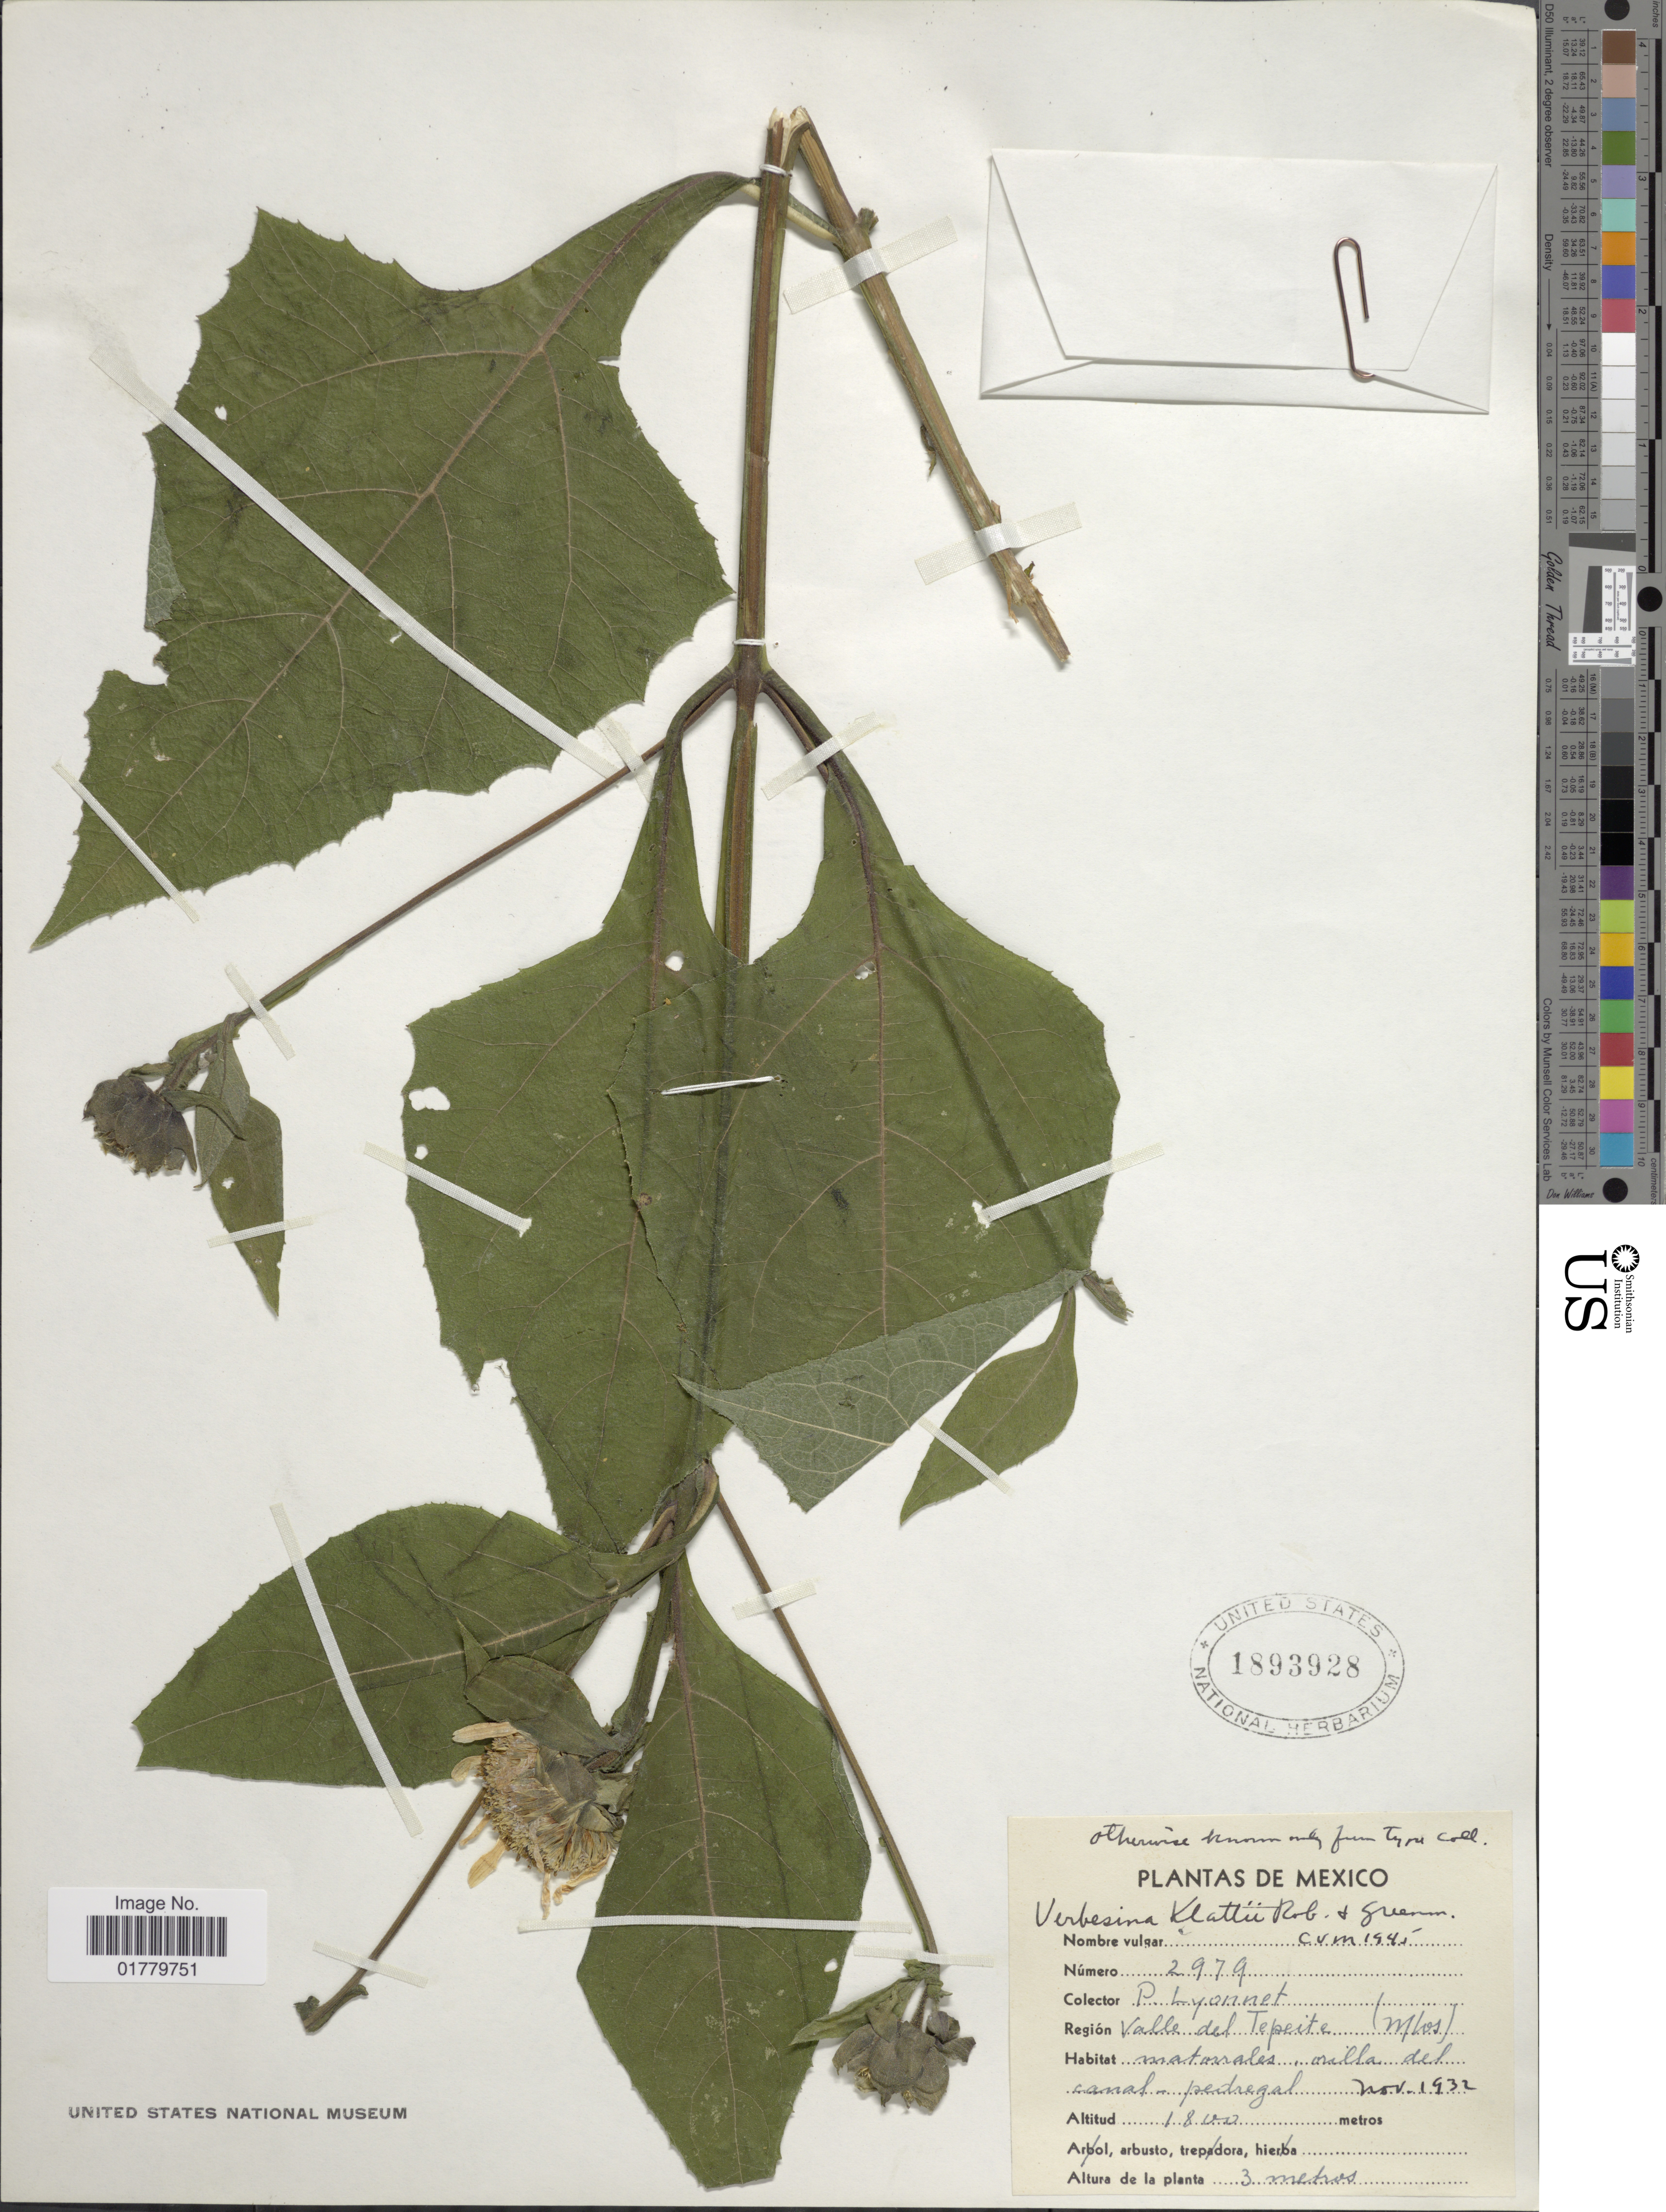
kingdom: Plantae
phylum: Tracheophyta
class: Magnoliopsida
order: Asterales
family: Asteraceae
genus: Verbesina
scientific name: Verbesina klattii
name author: B.L. Rob. & Greenm.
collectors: P. Lyonnet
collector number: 2979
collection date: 1932-11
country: Mexico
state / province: Morelos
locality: Valle del Tepeite (Mlos)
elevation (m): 1800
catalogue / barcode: US 1893928